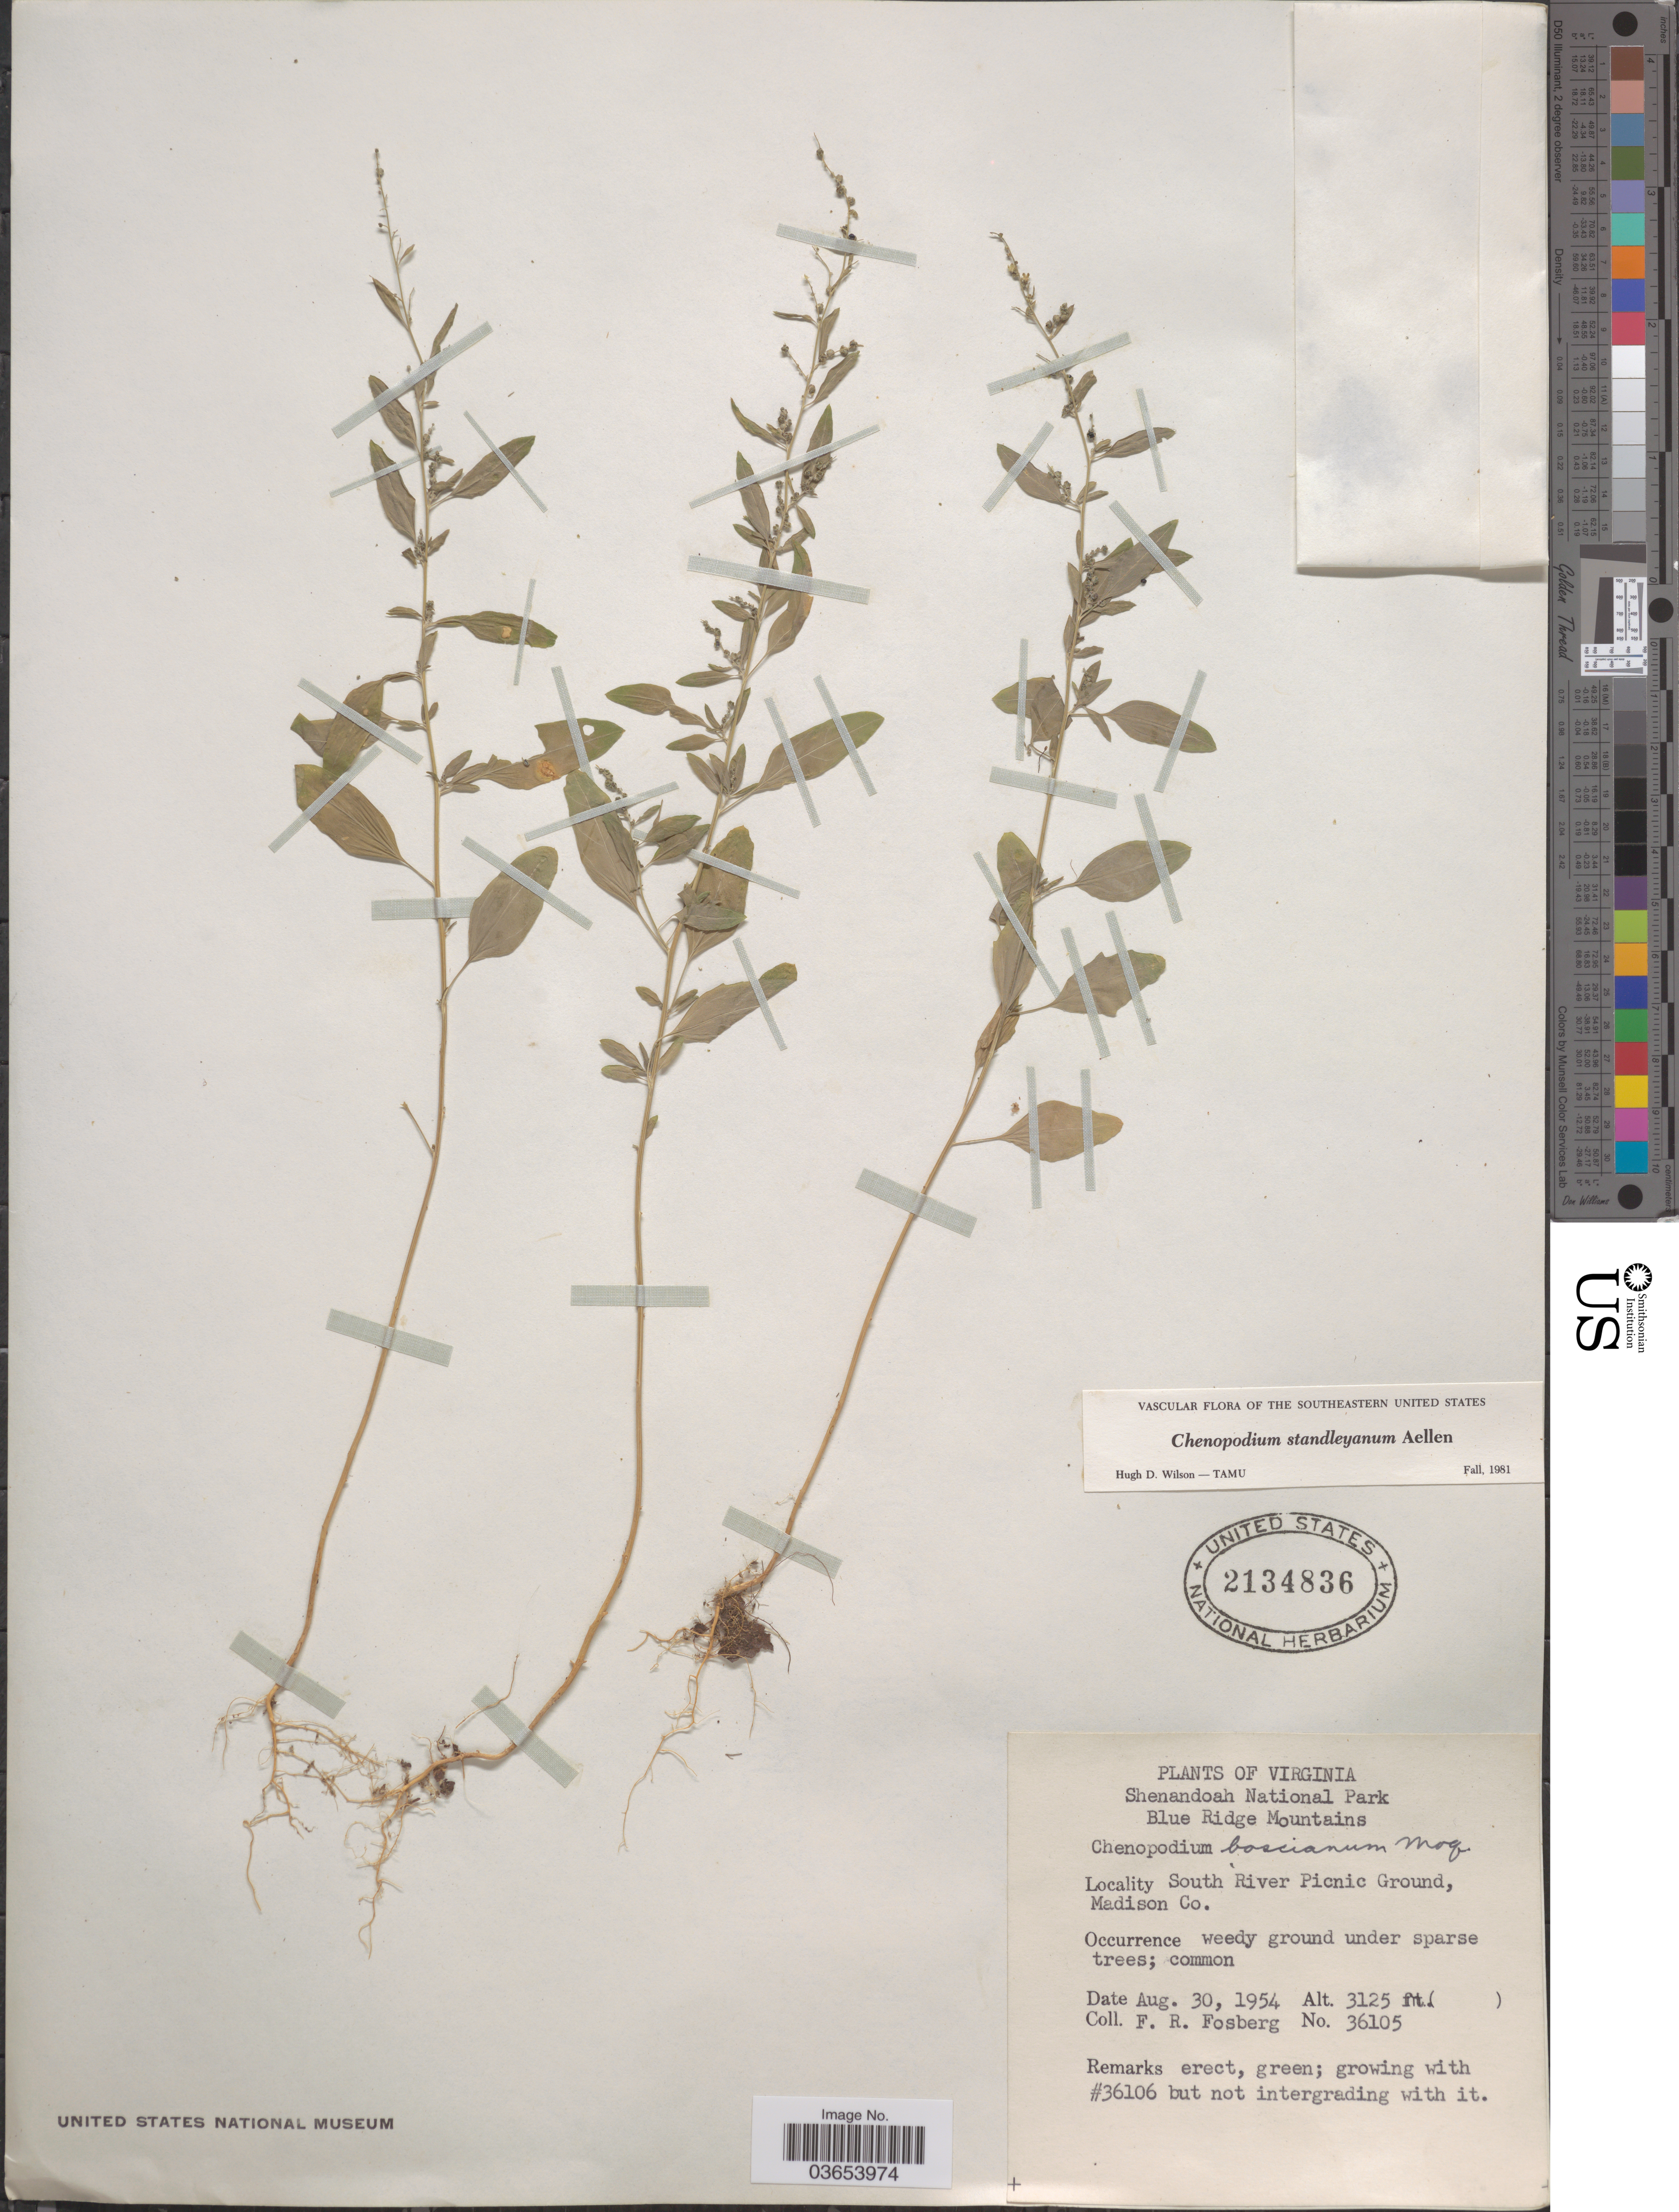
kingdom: Plantae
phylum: Tracheophyta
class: Magnoliopsida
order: Caryophyllales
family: Amaranthaceae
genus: Chenopodium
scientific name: Chenopodium standleyanum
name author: Aellen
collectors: F. R. Fosberg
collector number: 36105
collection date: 1954-08-30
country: United States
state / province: Virginia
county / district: Madison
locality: Shenandoah National Park. Blue Ridge Mountains. South River Picnic Ground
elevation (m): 952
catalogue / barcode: US 2134836